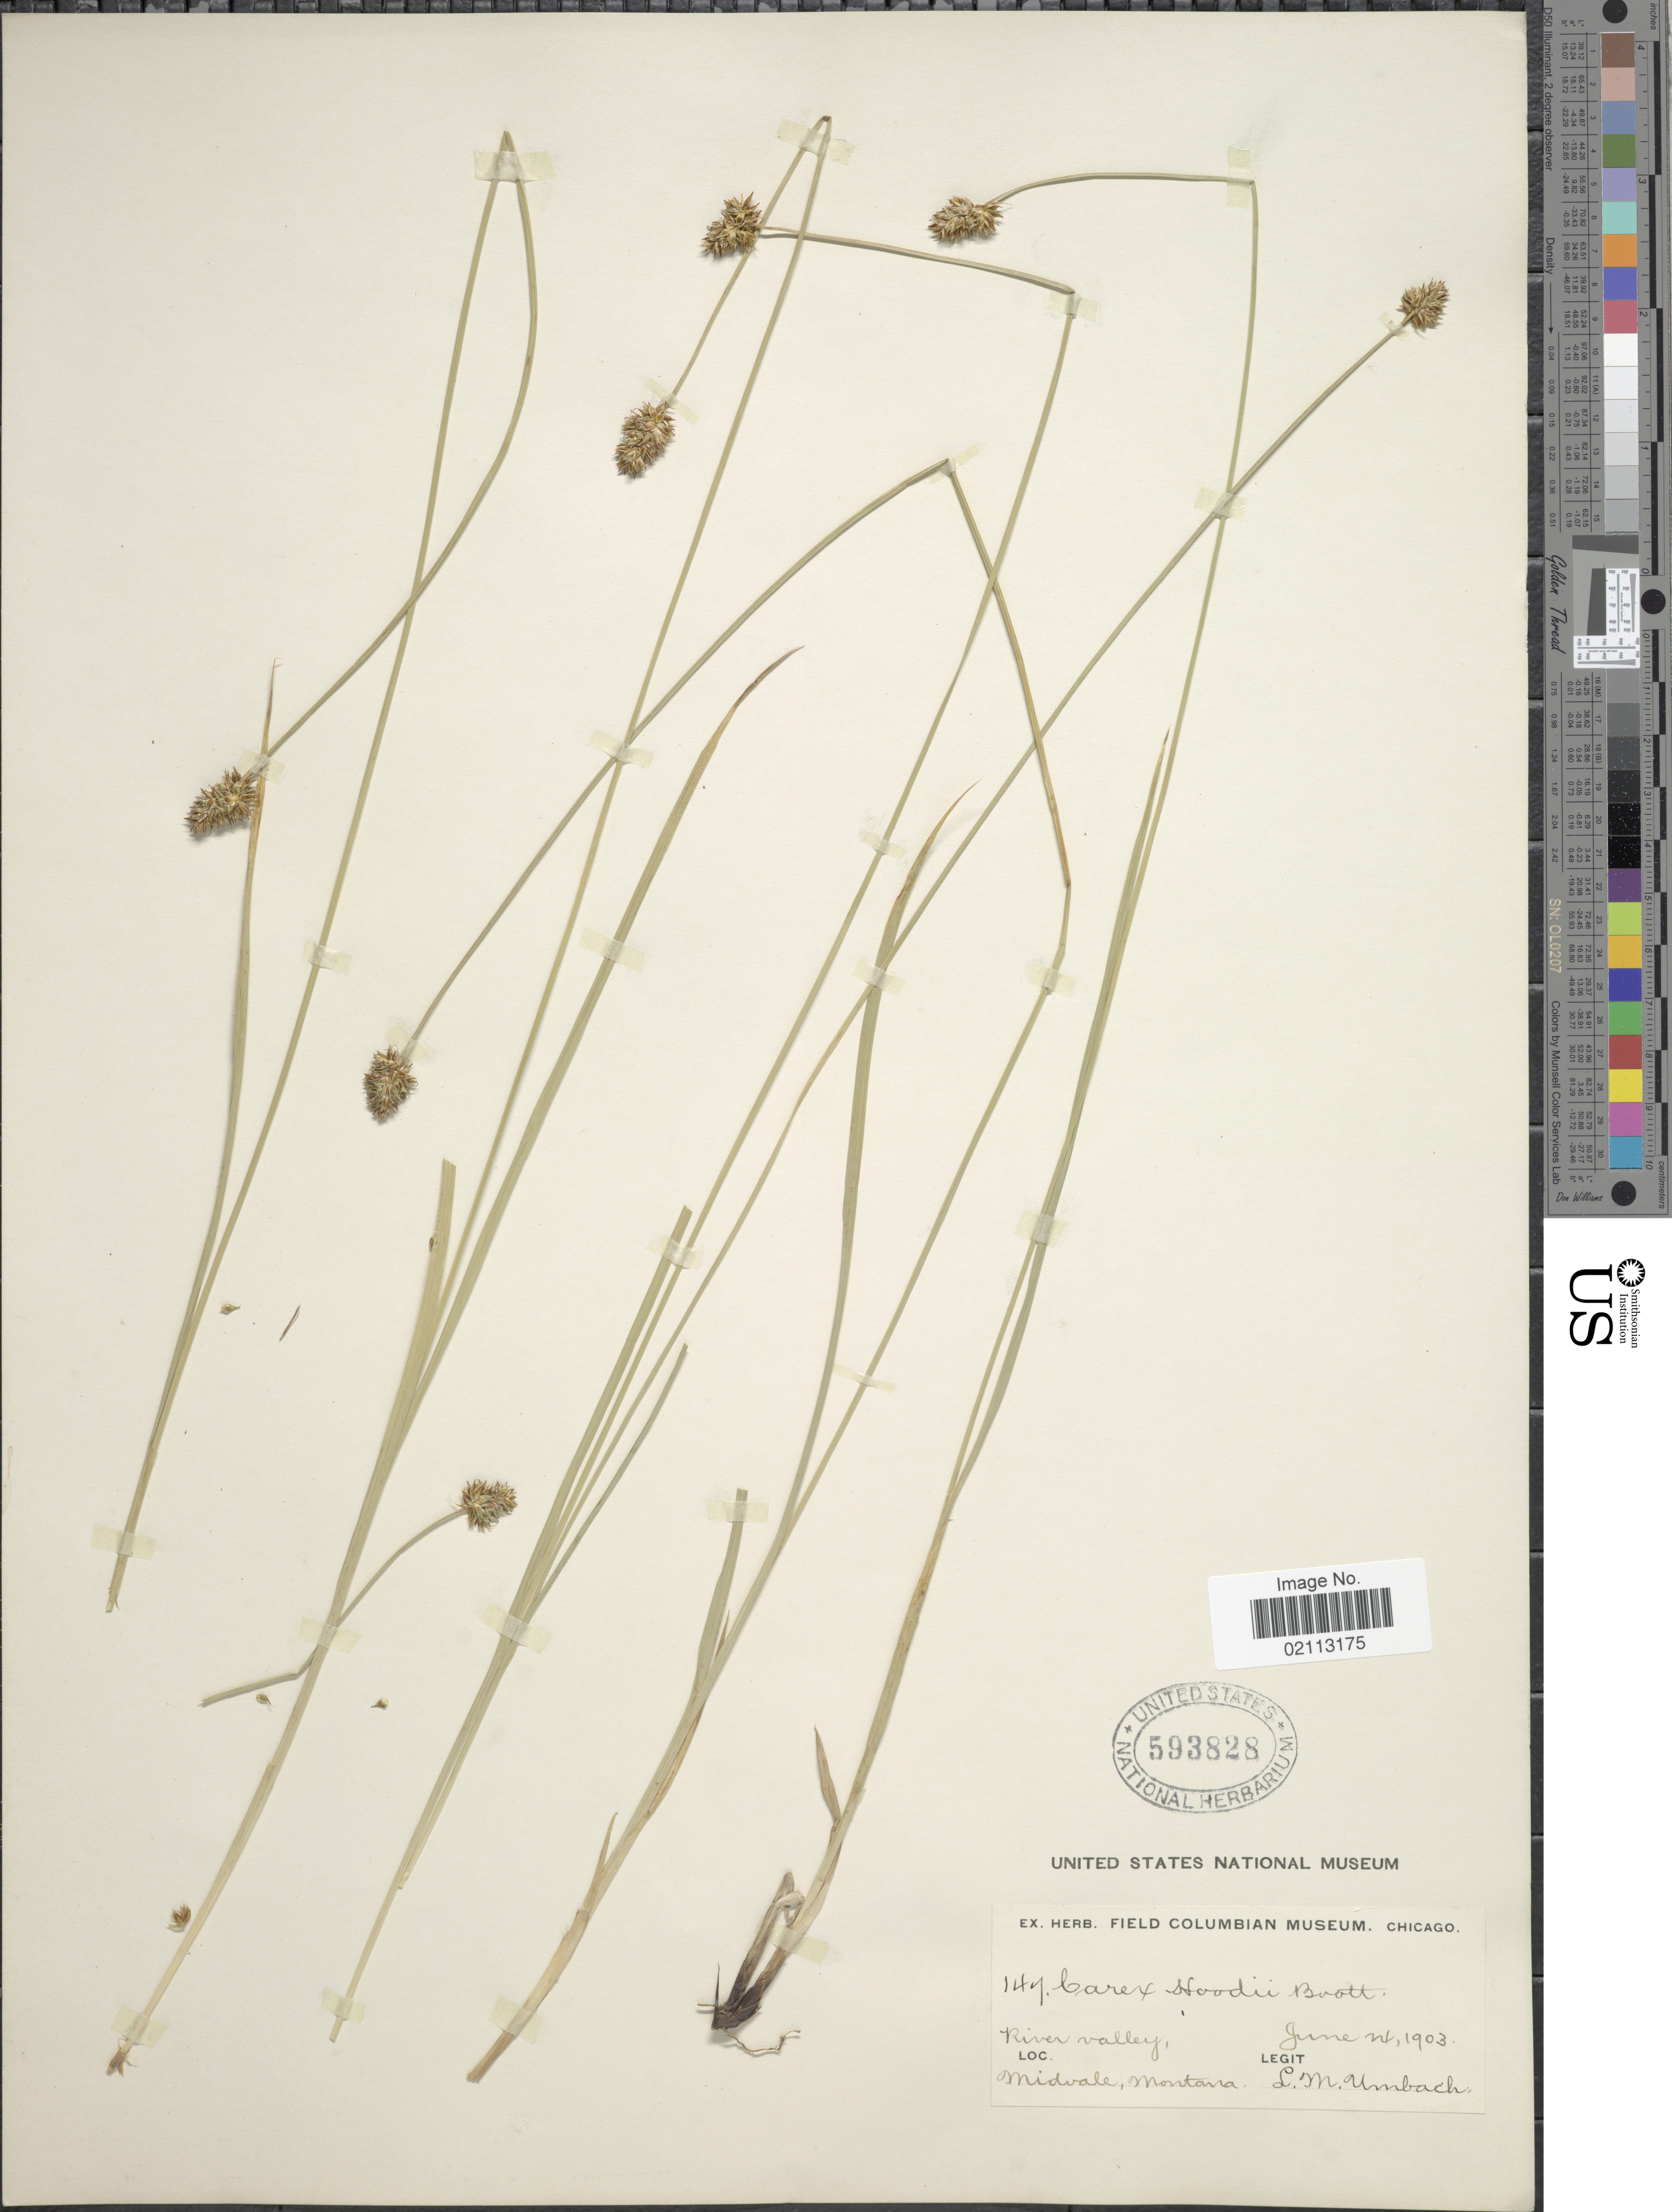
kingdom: Plantae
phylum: Tracheophyta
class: Liliopsida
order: Poales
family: Cyperaceae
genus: Carex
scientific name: Carex hoodii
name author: Boott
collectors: L. M. Umbach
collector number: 144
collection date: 1903-06-24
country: United States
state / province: Montana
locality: River valley, Midvale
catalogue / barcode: US 593828